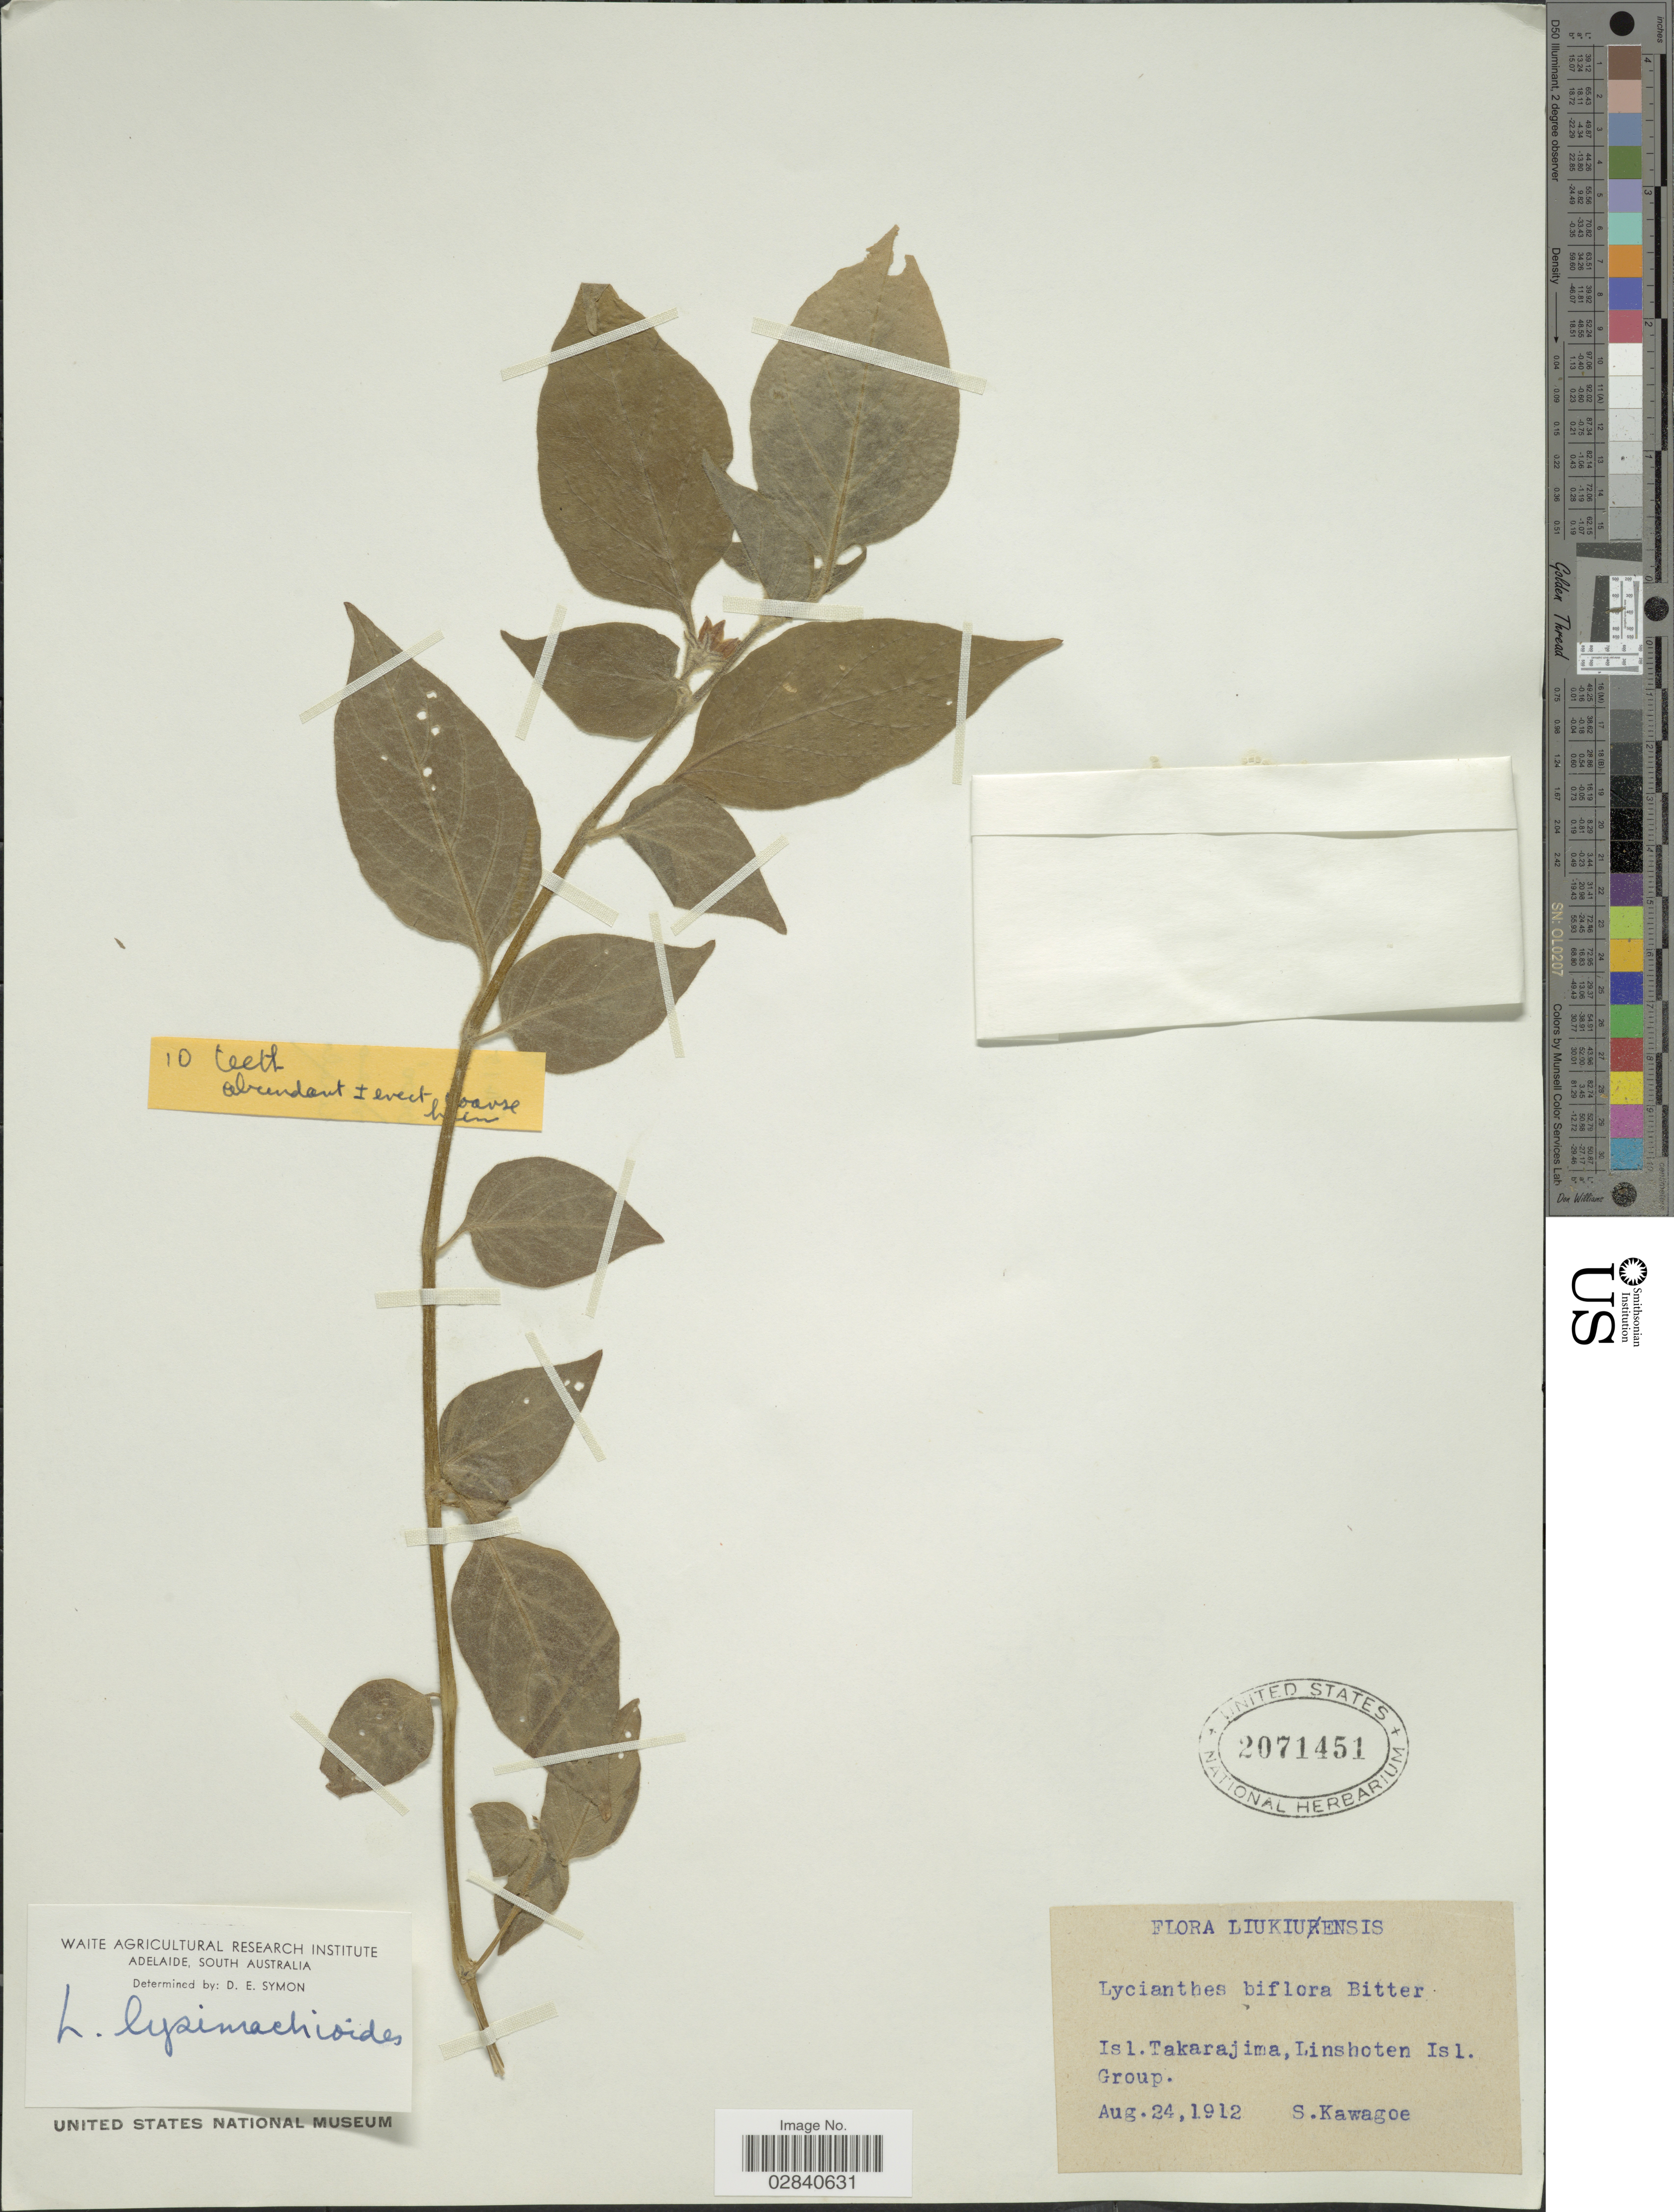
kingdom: Plantae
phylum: Tracheophyta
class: Magnoliopsida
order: Solanales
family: Solanaceae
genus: Lycianthes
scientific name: Lycianthes lysimachioides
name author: (Wall.) Bitter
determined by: Knapp, S. D.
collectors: S. Kawagoe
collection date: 1912-08-24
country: Japan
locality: Liukiuensis. Isl. Takarajima, Linshoten Isl. Group.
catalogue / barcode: US 2071451